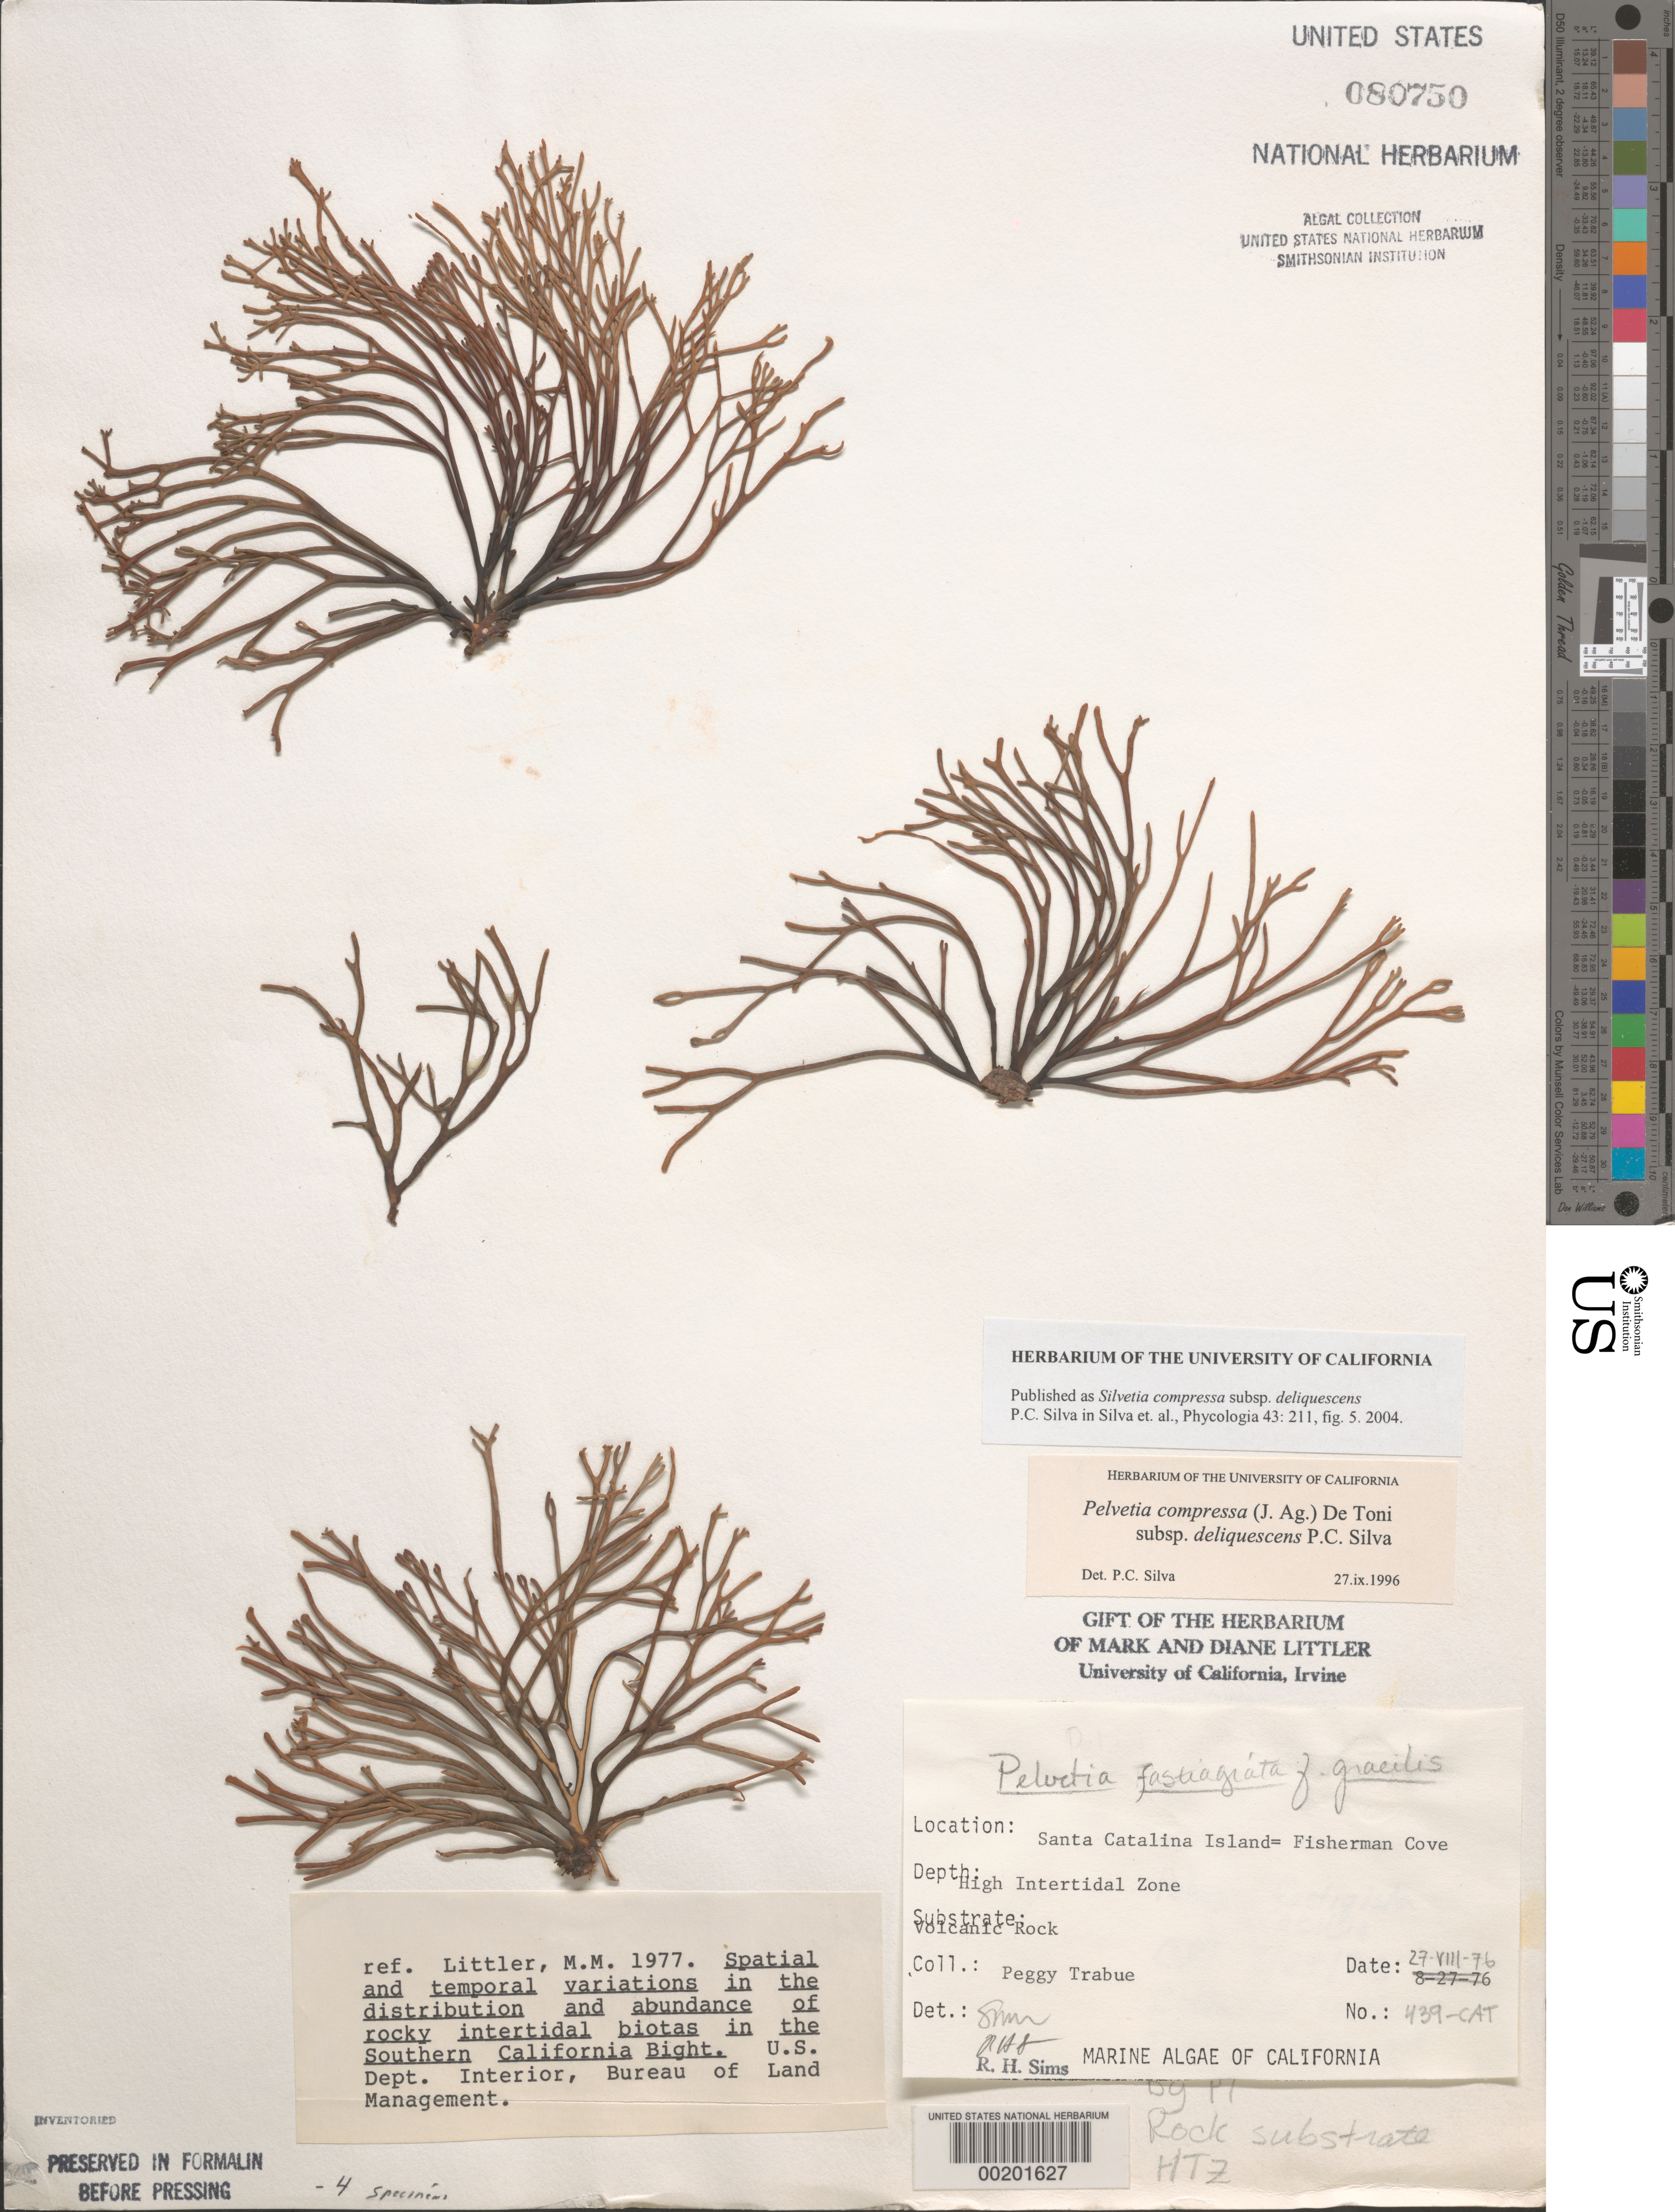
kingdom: Chromista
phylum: Ochrophyta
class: Phaeophyceae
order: Fucales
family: Fucaceae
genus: Silvetia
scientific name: Silvetia compressa subsp. deliquescens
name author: P.C. Silva in P.C. Silva et al.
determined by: Silva, P. C.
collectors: P. J. Trabue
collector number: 439-CAT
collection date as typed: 27 Aug 1976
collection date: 1976-08-27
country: United States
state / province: California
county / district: Los Angeles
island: Santa Catalina Island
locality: Fishermen Cove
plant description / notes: BLM-SOCALBIGHT Rocky Intertidal Survey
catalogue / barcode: US 80750